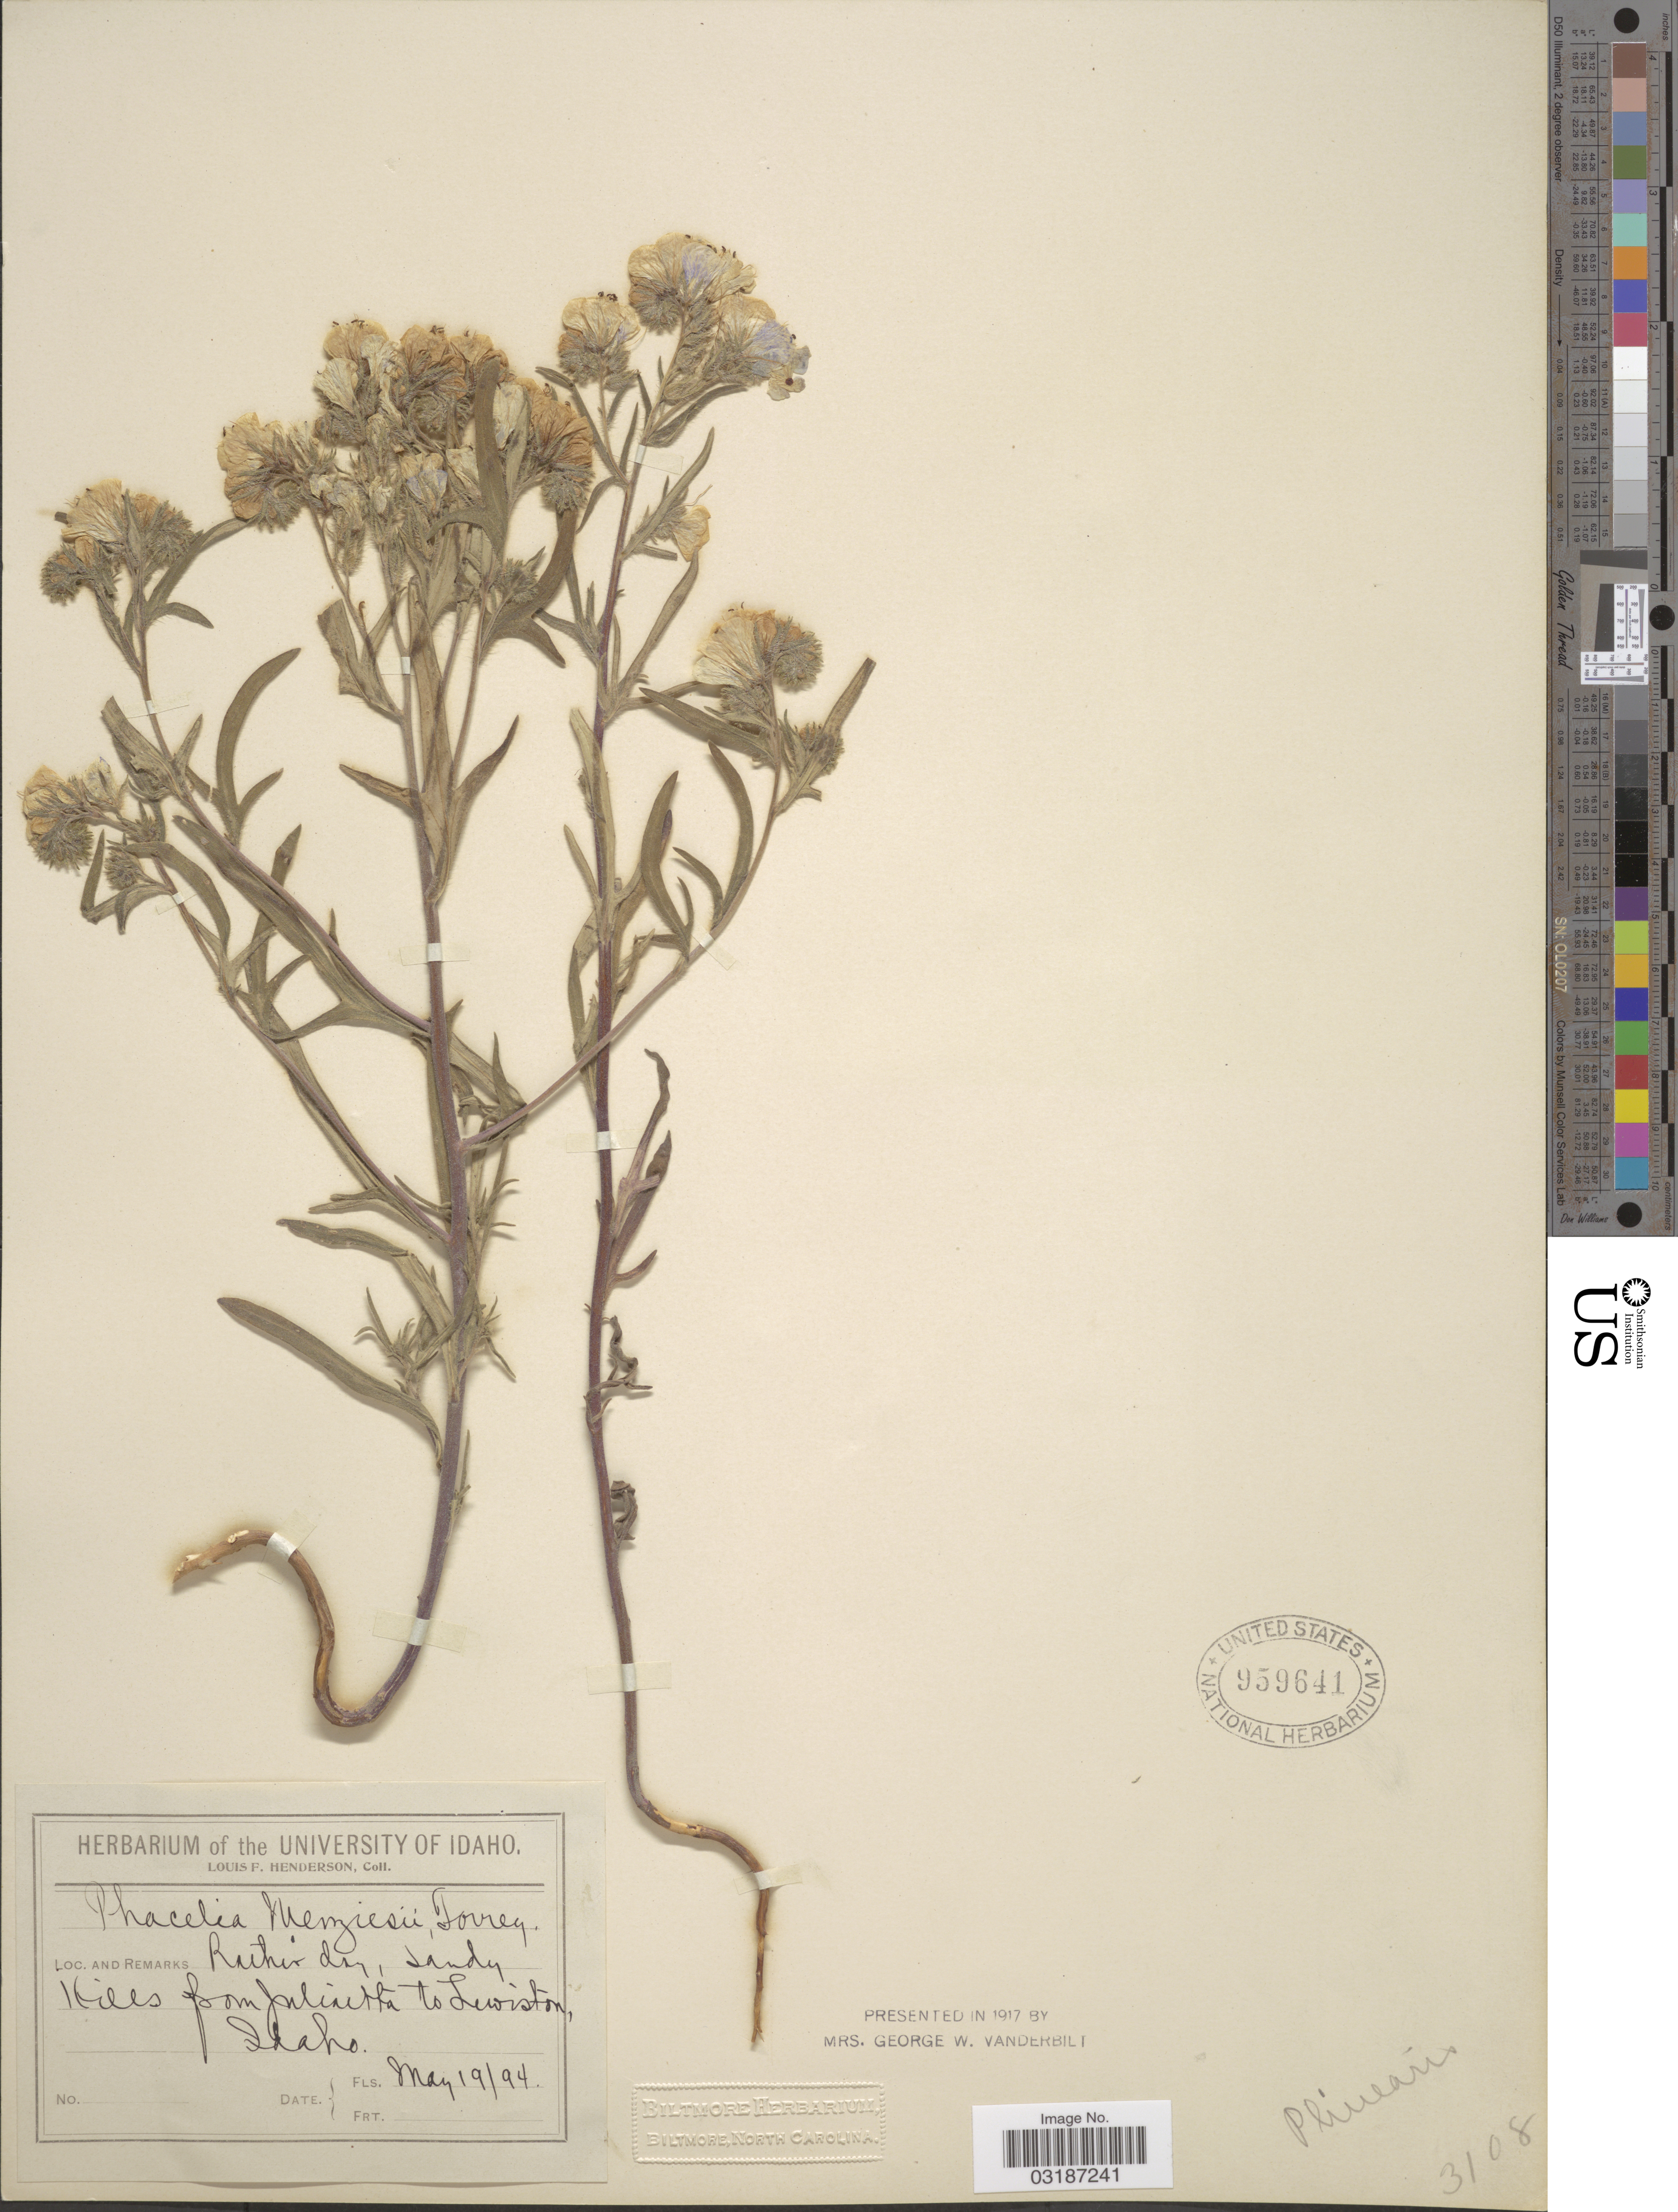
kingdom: Plantae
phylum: Tracheophyta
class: Magnoliopsida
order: Boraginales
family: Hydrophyllaceae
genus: Phacelia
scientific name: Phacelia linearis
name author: (Pursh) Holz.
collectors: L. Henderson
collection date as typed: Transcribed d/m/y: 19/5/94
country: United States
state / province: Idaho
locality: Hills from Juliaetta to Lewiston.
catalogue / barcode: US 959641